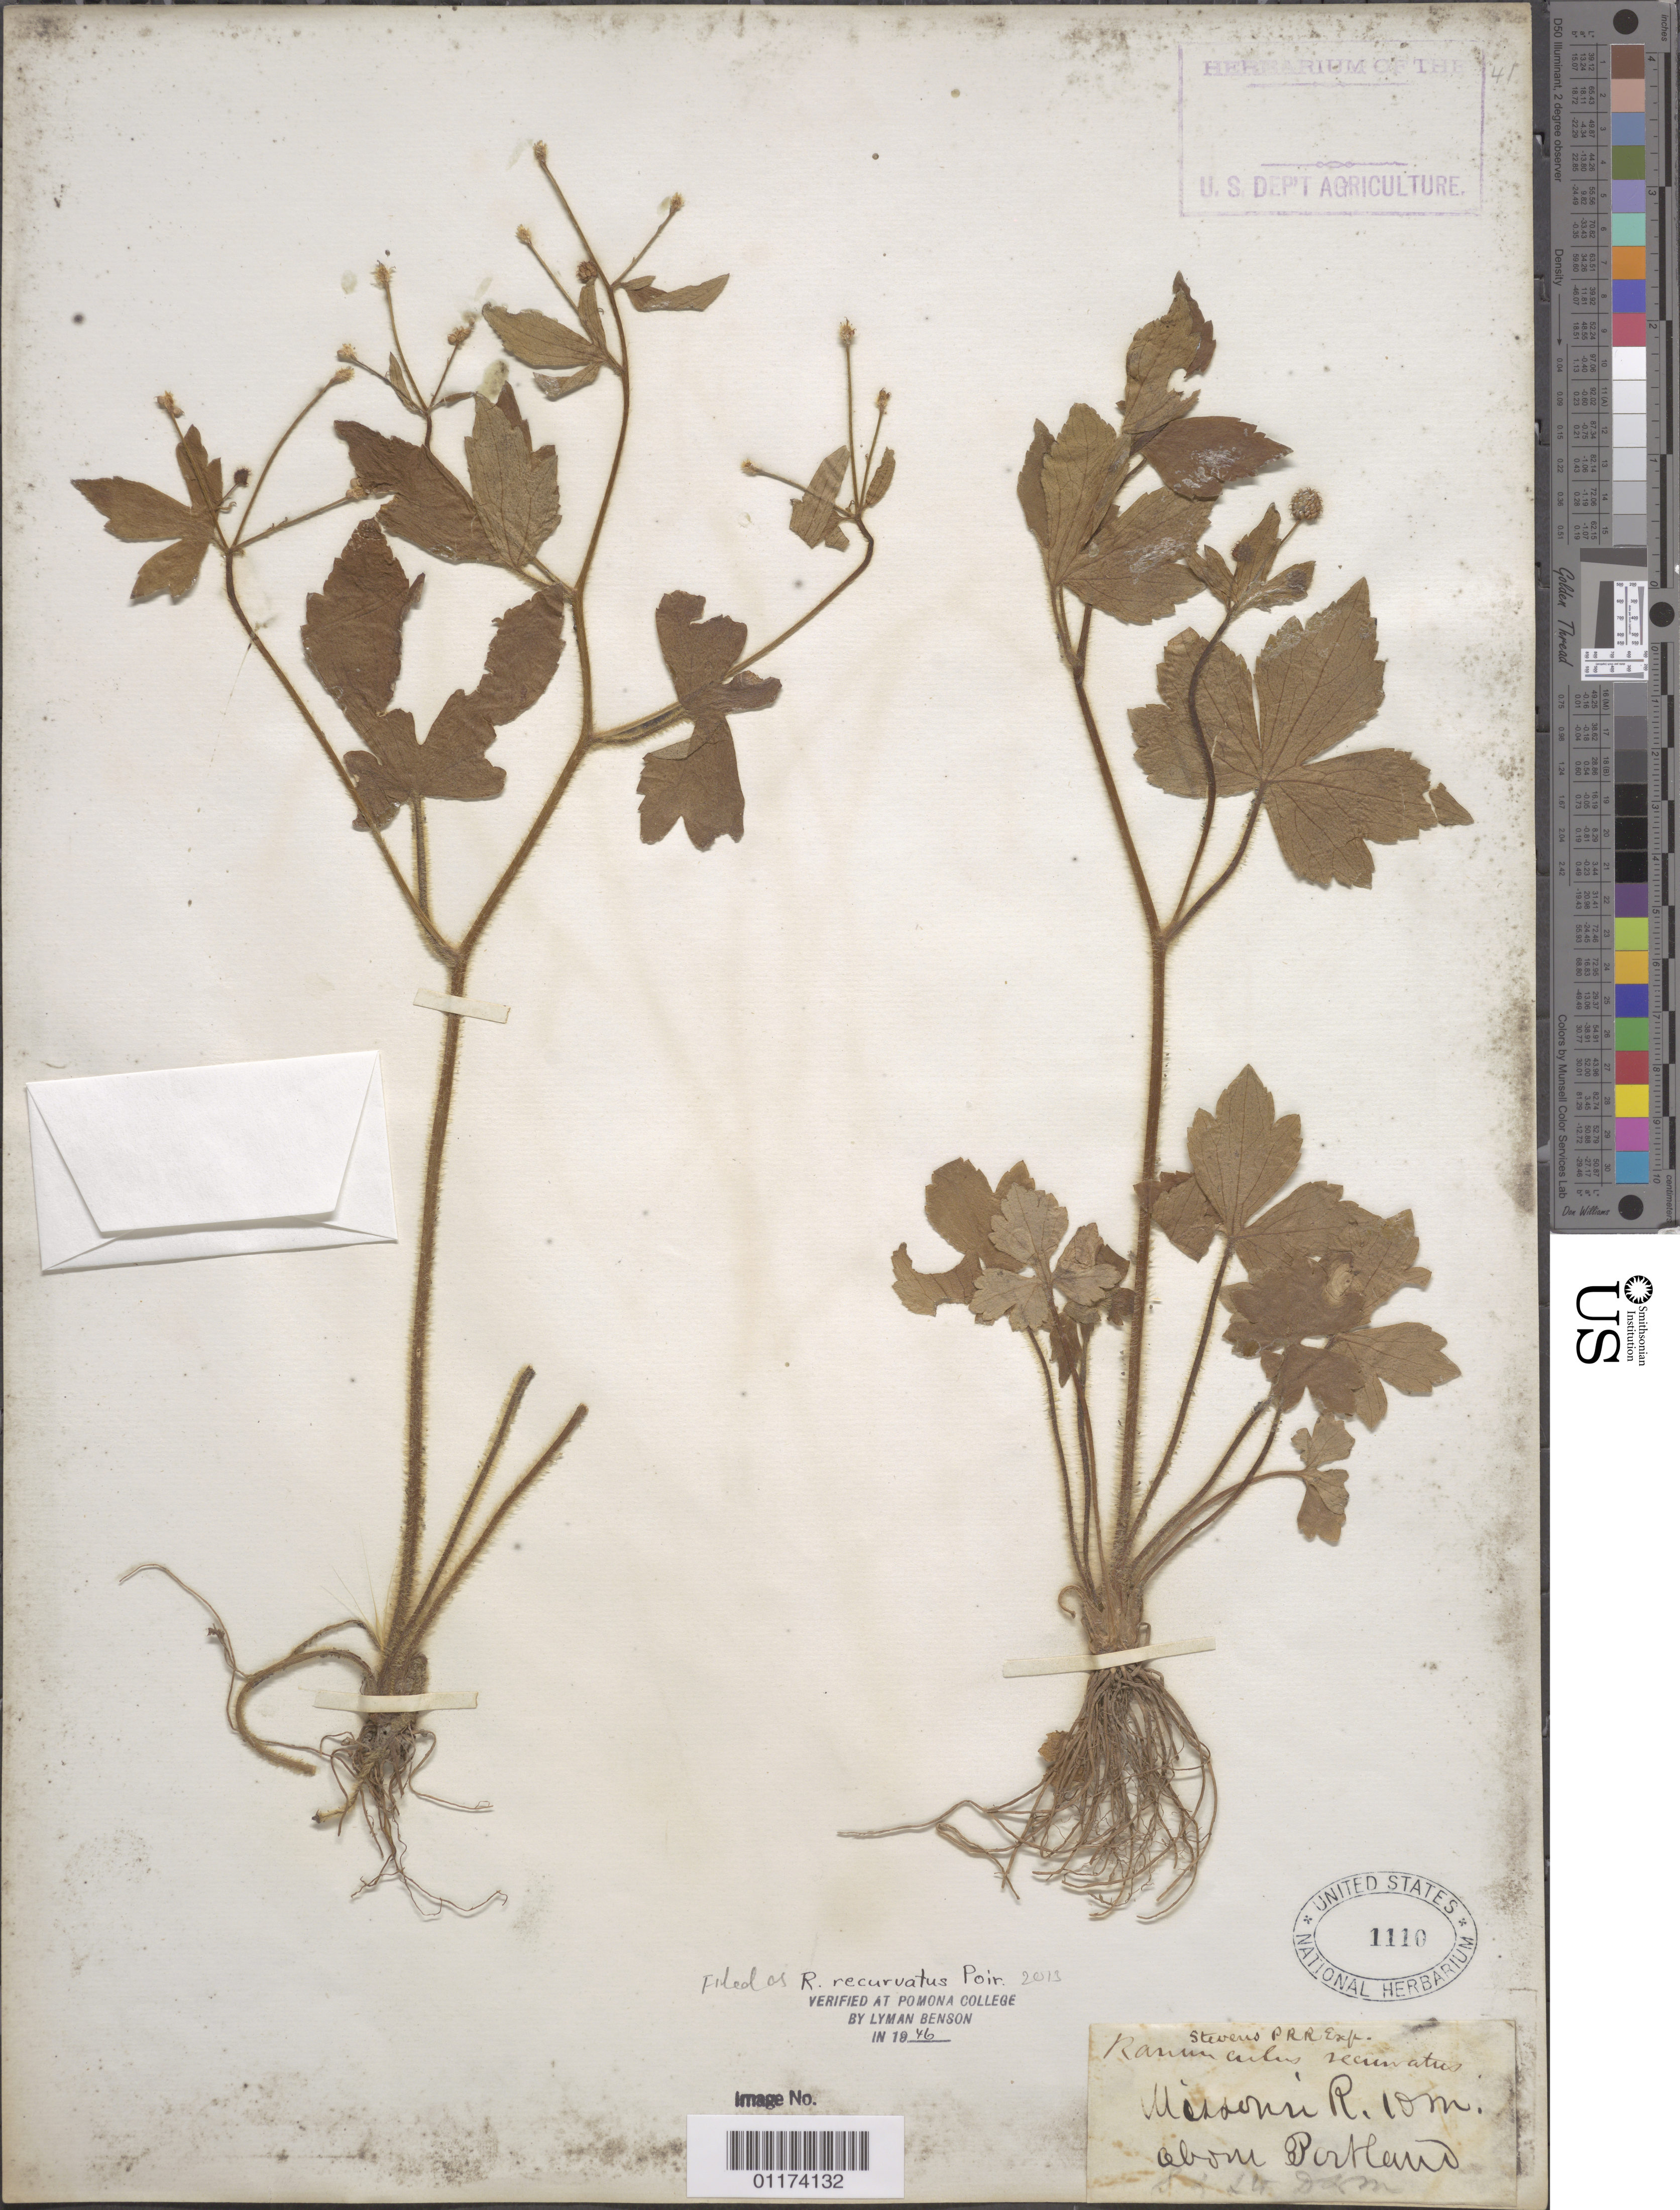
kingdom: Plantae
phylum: Tracheophyta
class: Magnoliopsida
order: Ranunculales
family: Ranunculaceae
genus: Ranunculus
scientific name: Ranunculus recurvatus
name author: Poir.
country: Canada / United States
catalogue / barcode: US 1110